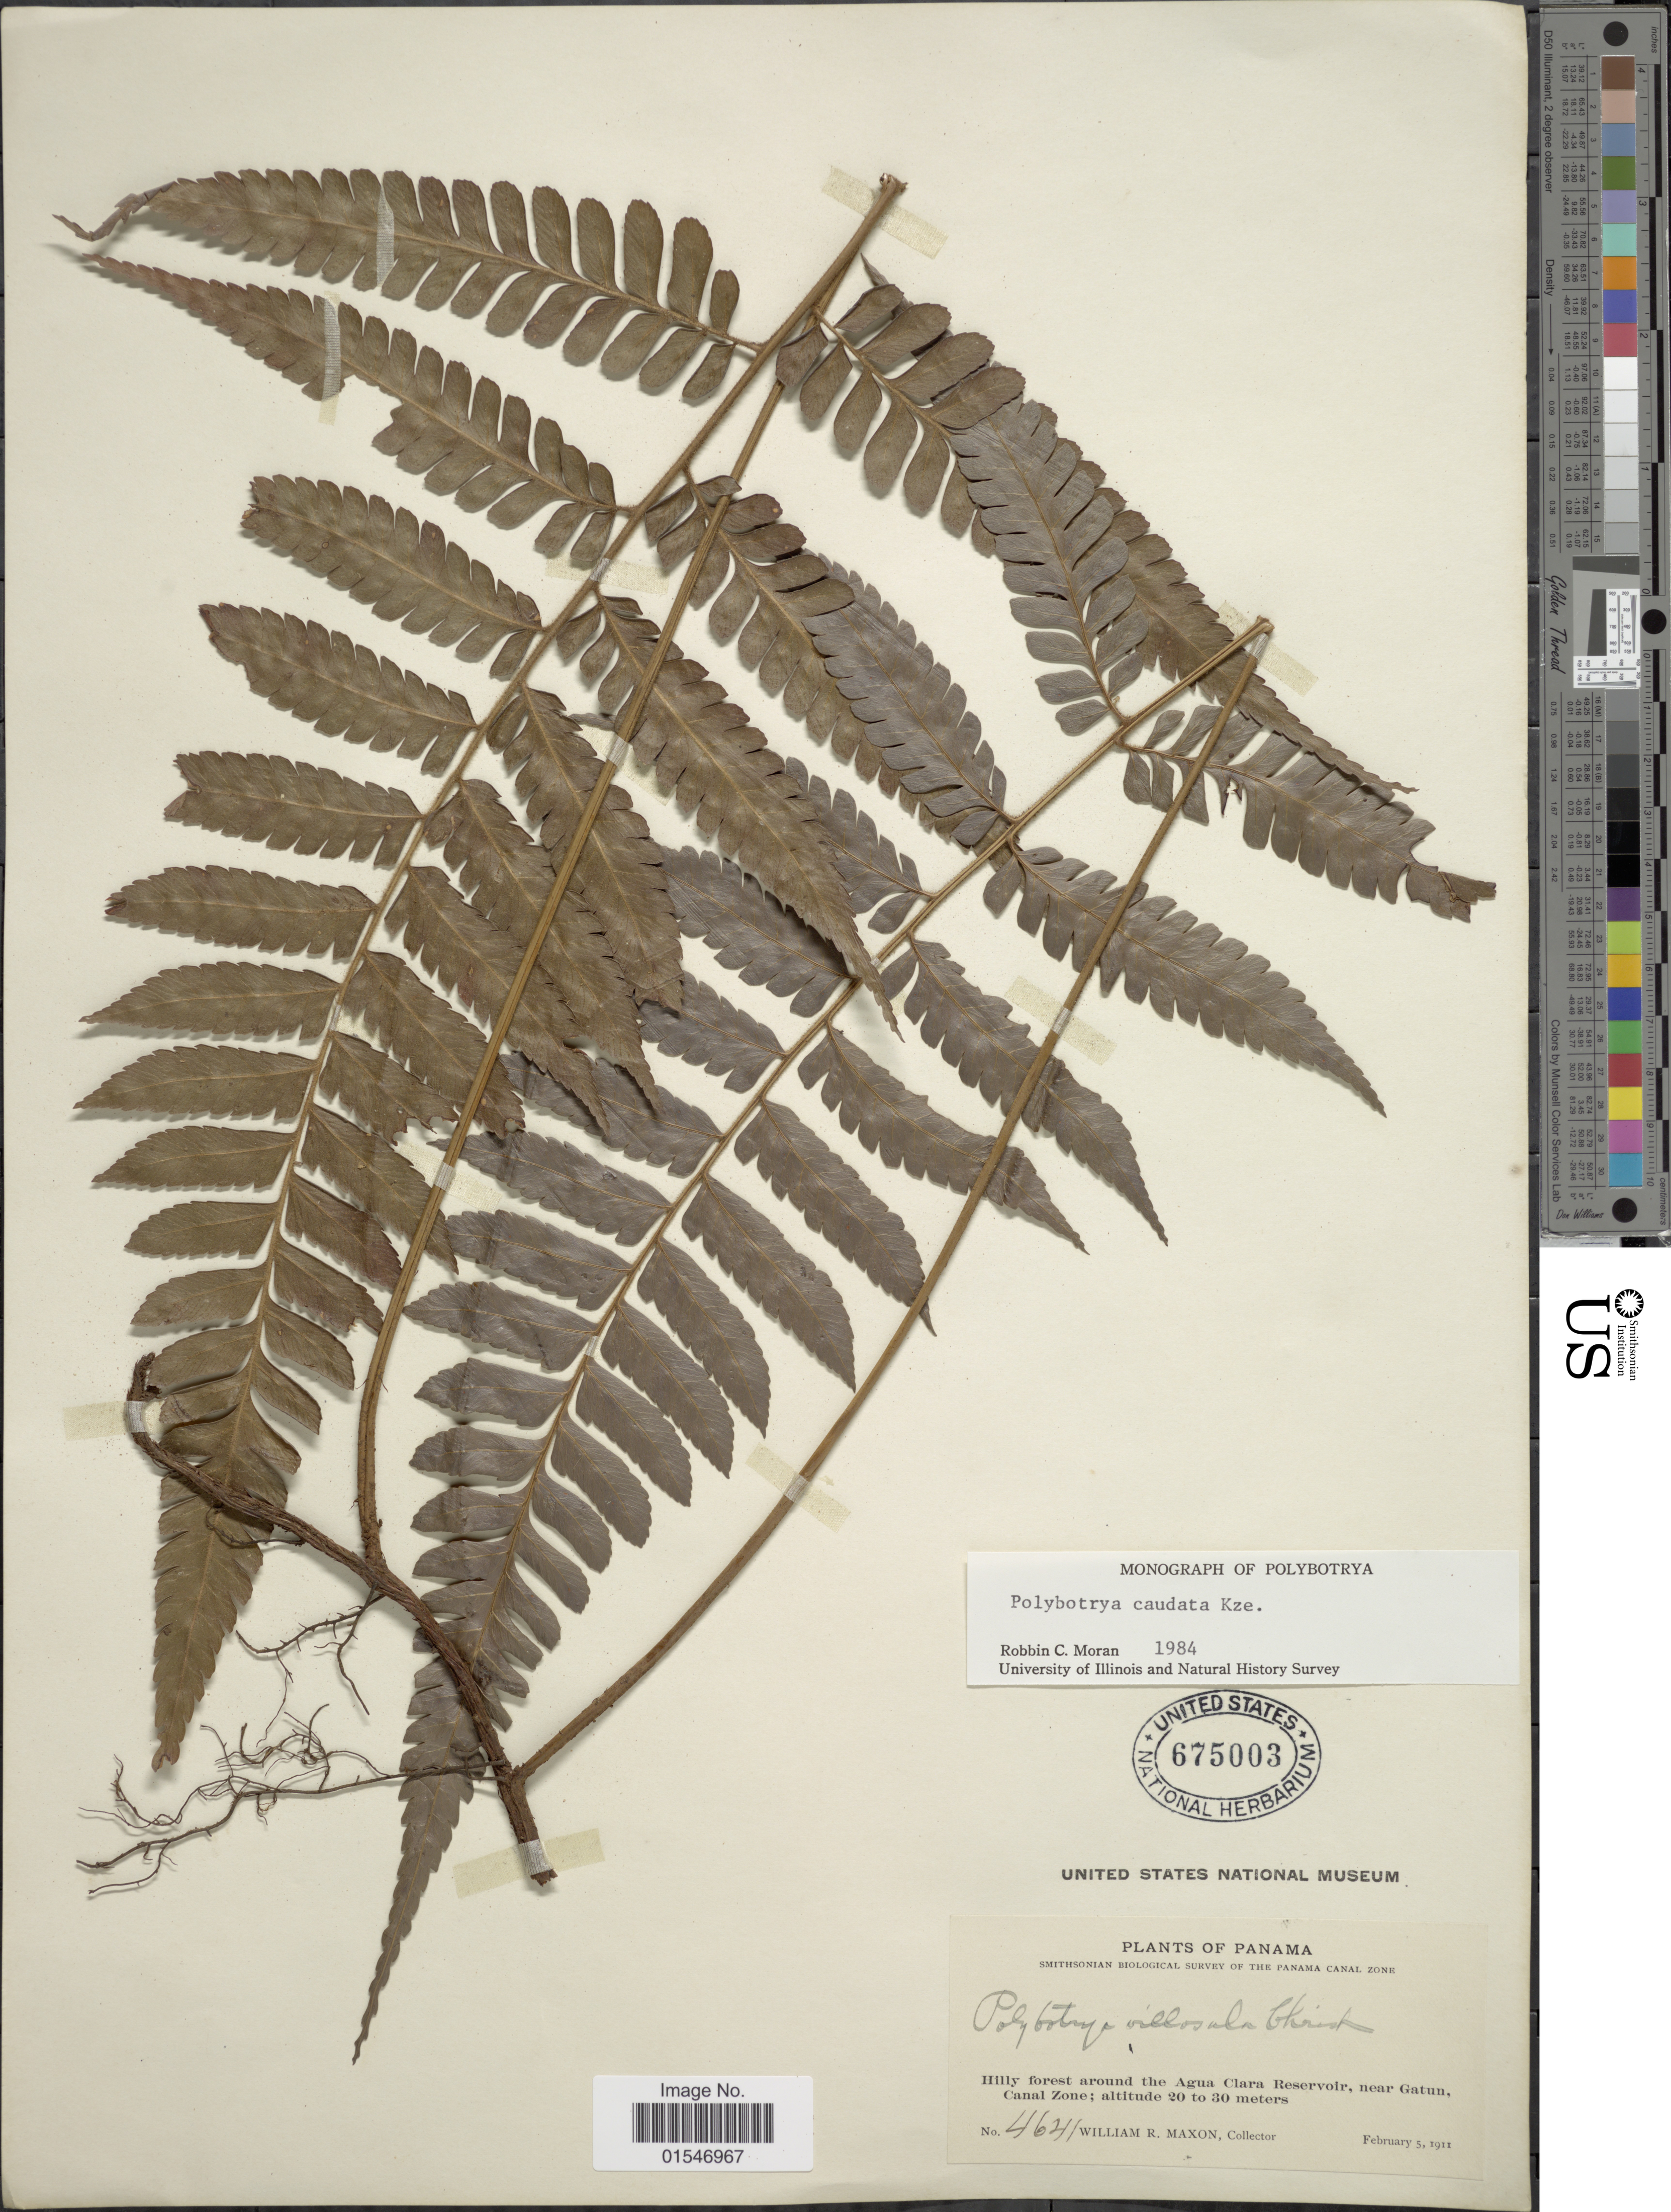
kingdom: Plantae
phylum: Tracheophyta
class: Polypodiopsida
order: Polypodiales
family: Dryopteridaceae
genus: Polybotrya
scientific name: Polybotrya caudata f. caudata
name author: Kunze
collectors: W. R. Maxon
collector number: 4641*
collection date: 1911-02-05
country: Panama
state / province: Colón / Panamá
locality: Panama, Around the Agua Clara Reservoir, near Gatun, Canal Zone.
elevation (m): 20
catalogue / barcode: US 675003